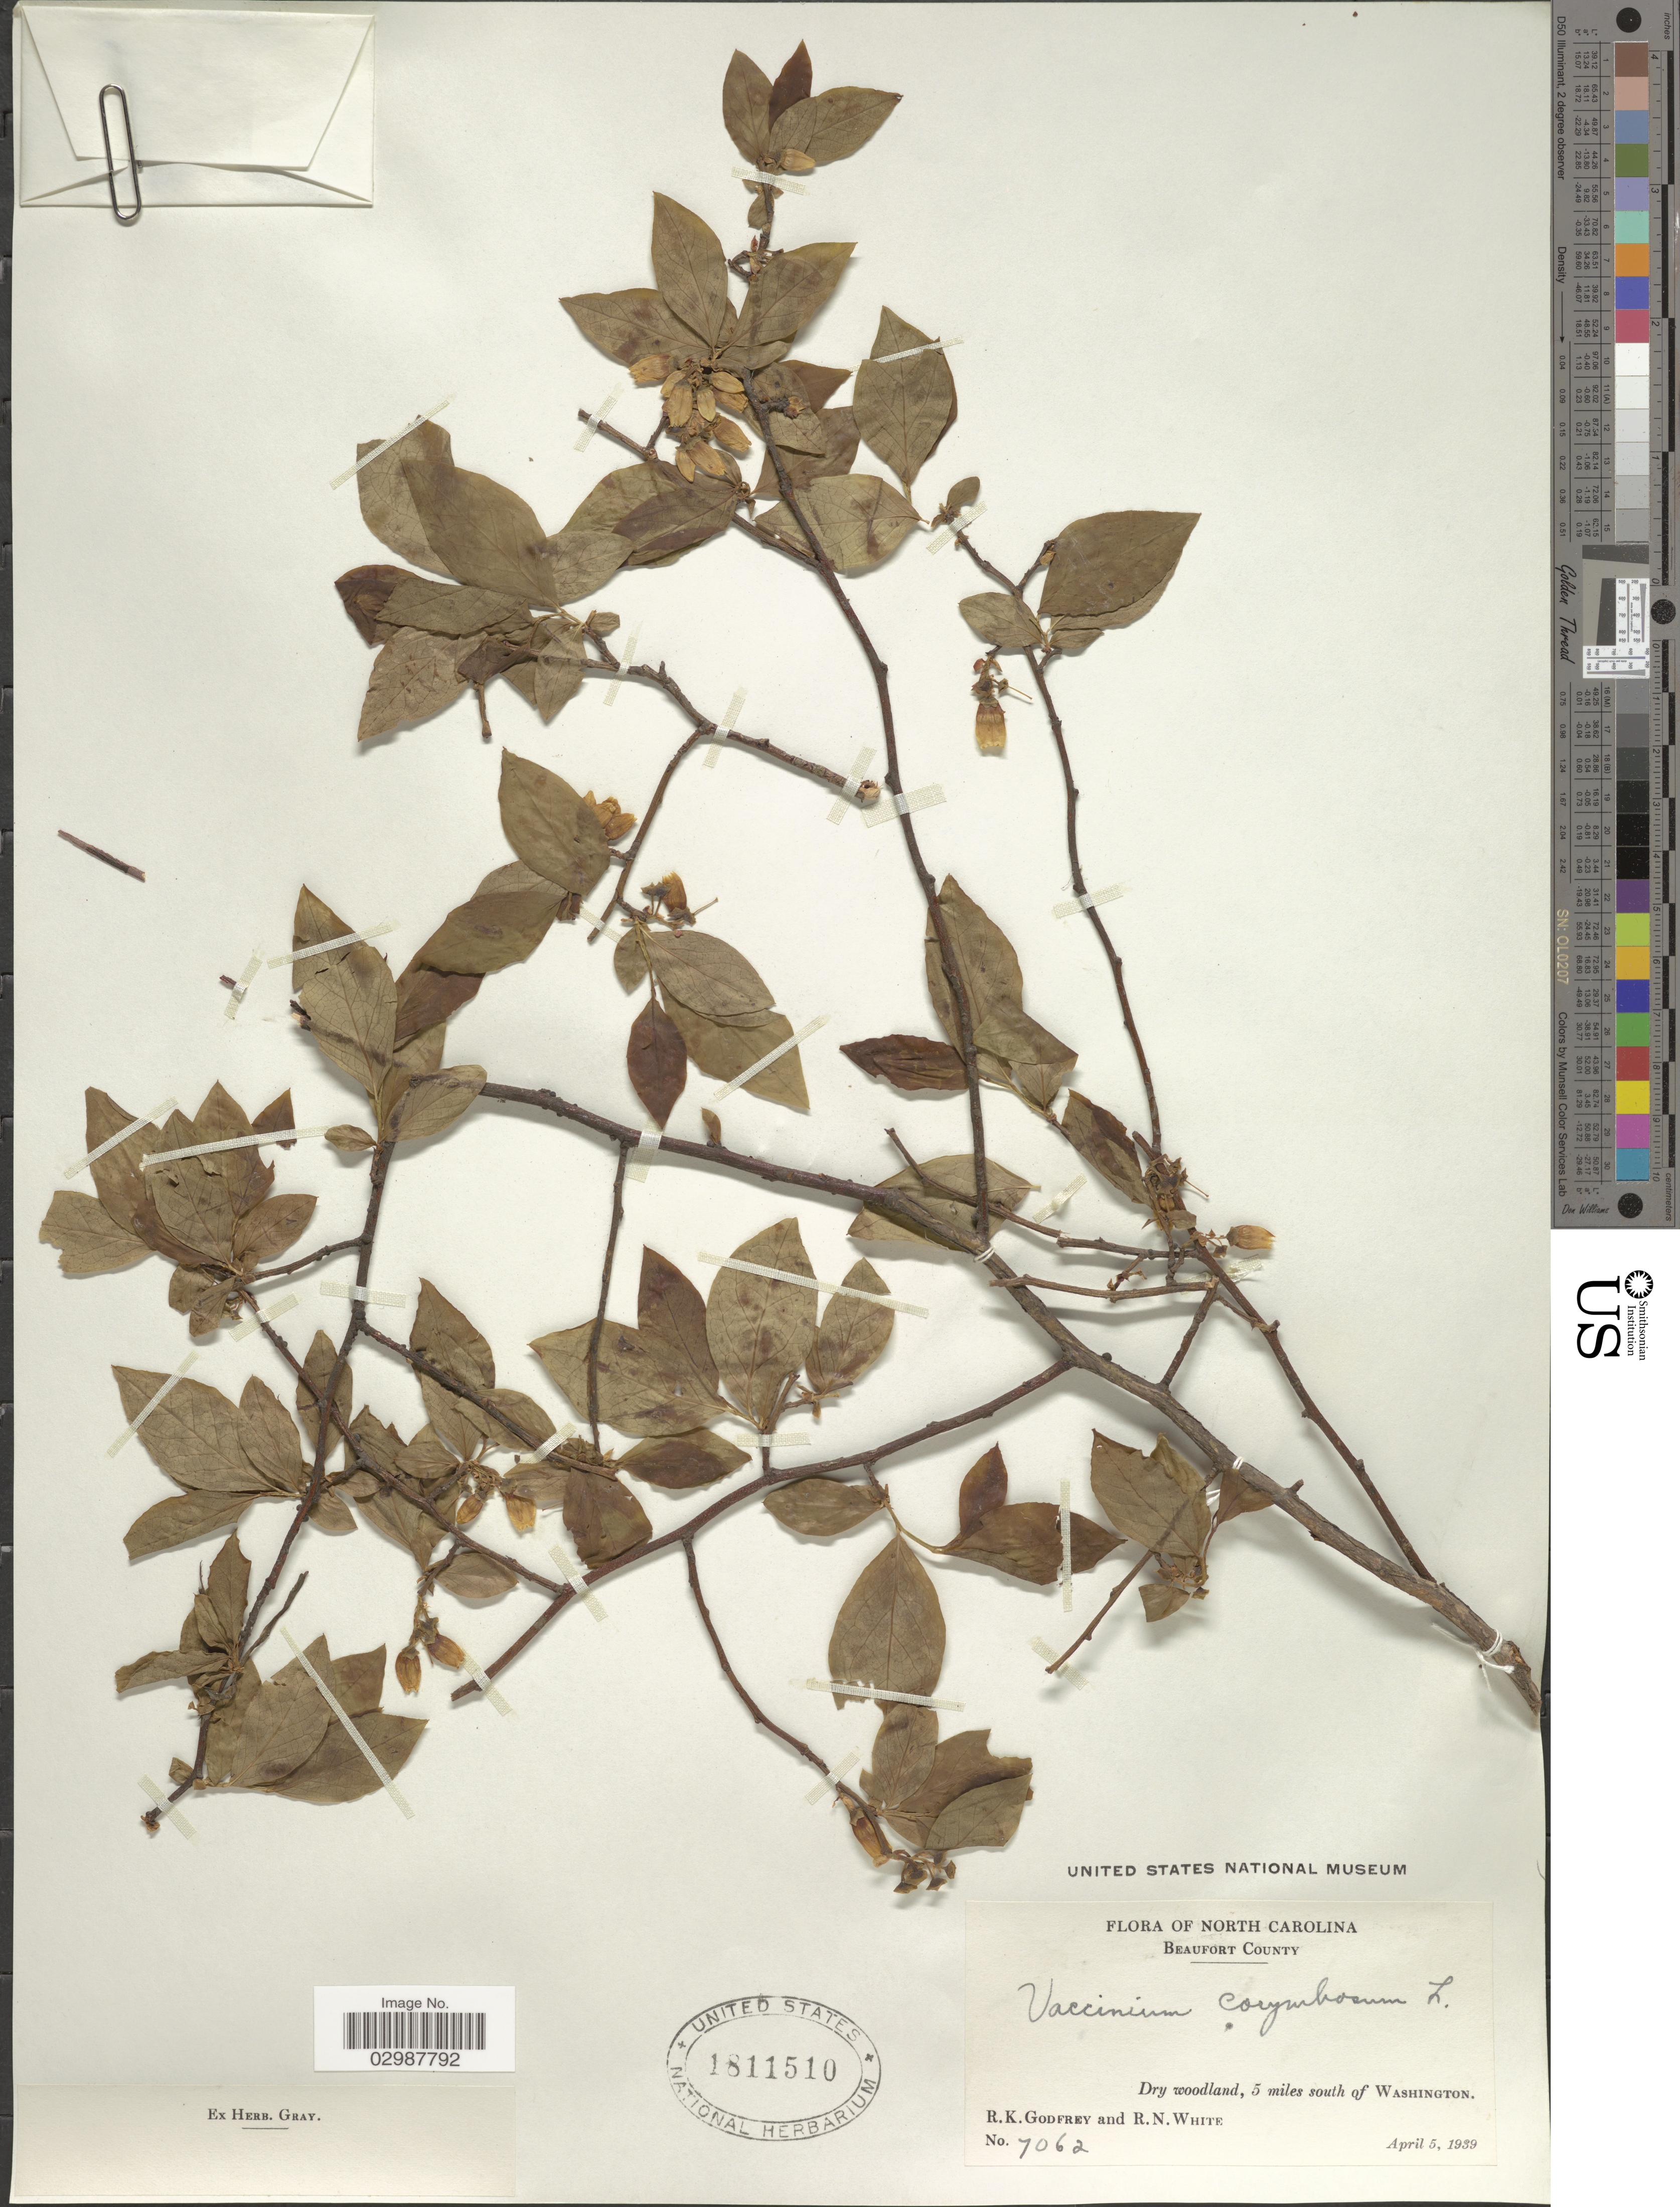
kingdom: Plantae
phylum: Tracheophyta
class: Magnoliopsida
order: Ericales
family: Ericaceae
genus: Vaccinium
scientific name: Vaccinium corymbosum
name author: L.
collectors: R. K. Godfrey & R. N. White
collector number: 7062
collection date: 1939-04-05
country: United States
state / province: North Carolina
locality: Beaufort County. Dry woodland, 5 miles south of Washington.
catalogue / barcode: US 1811510